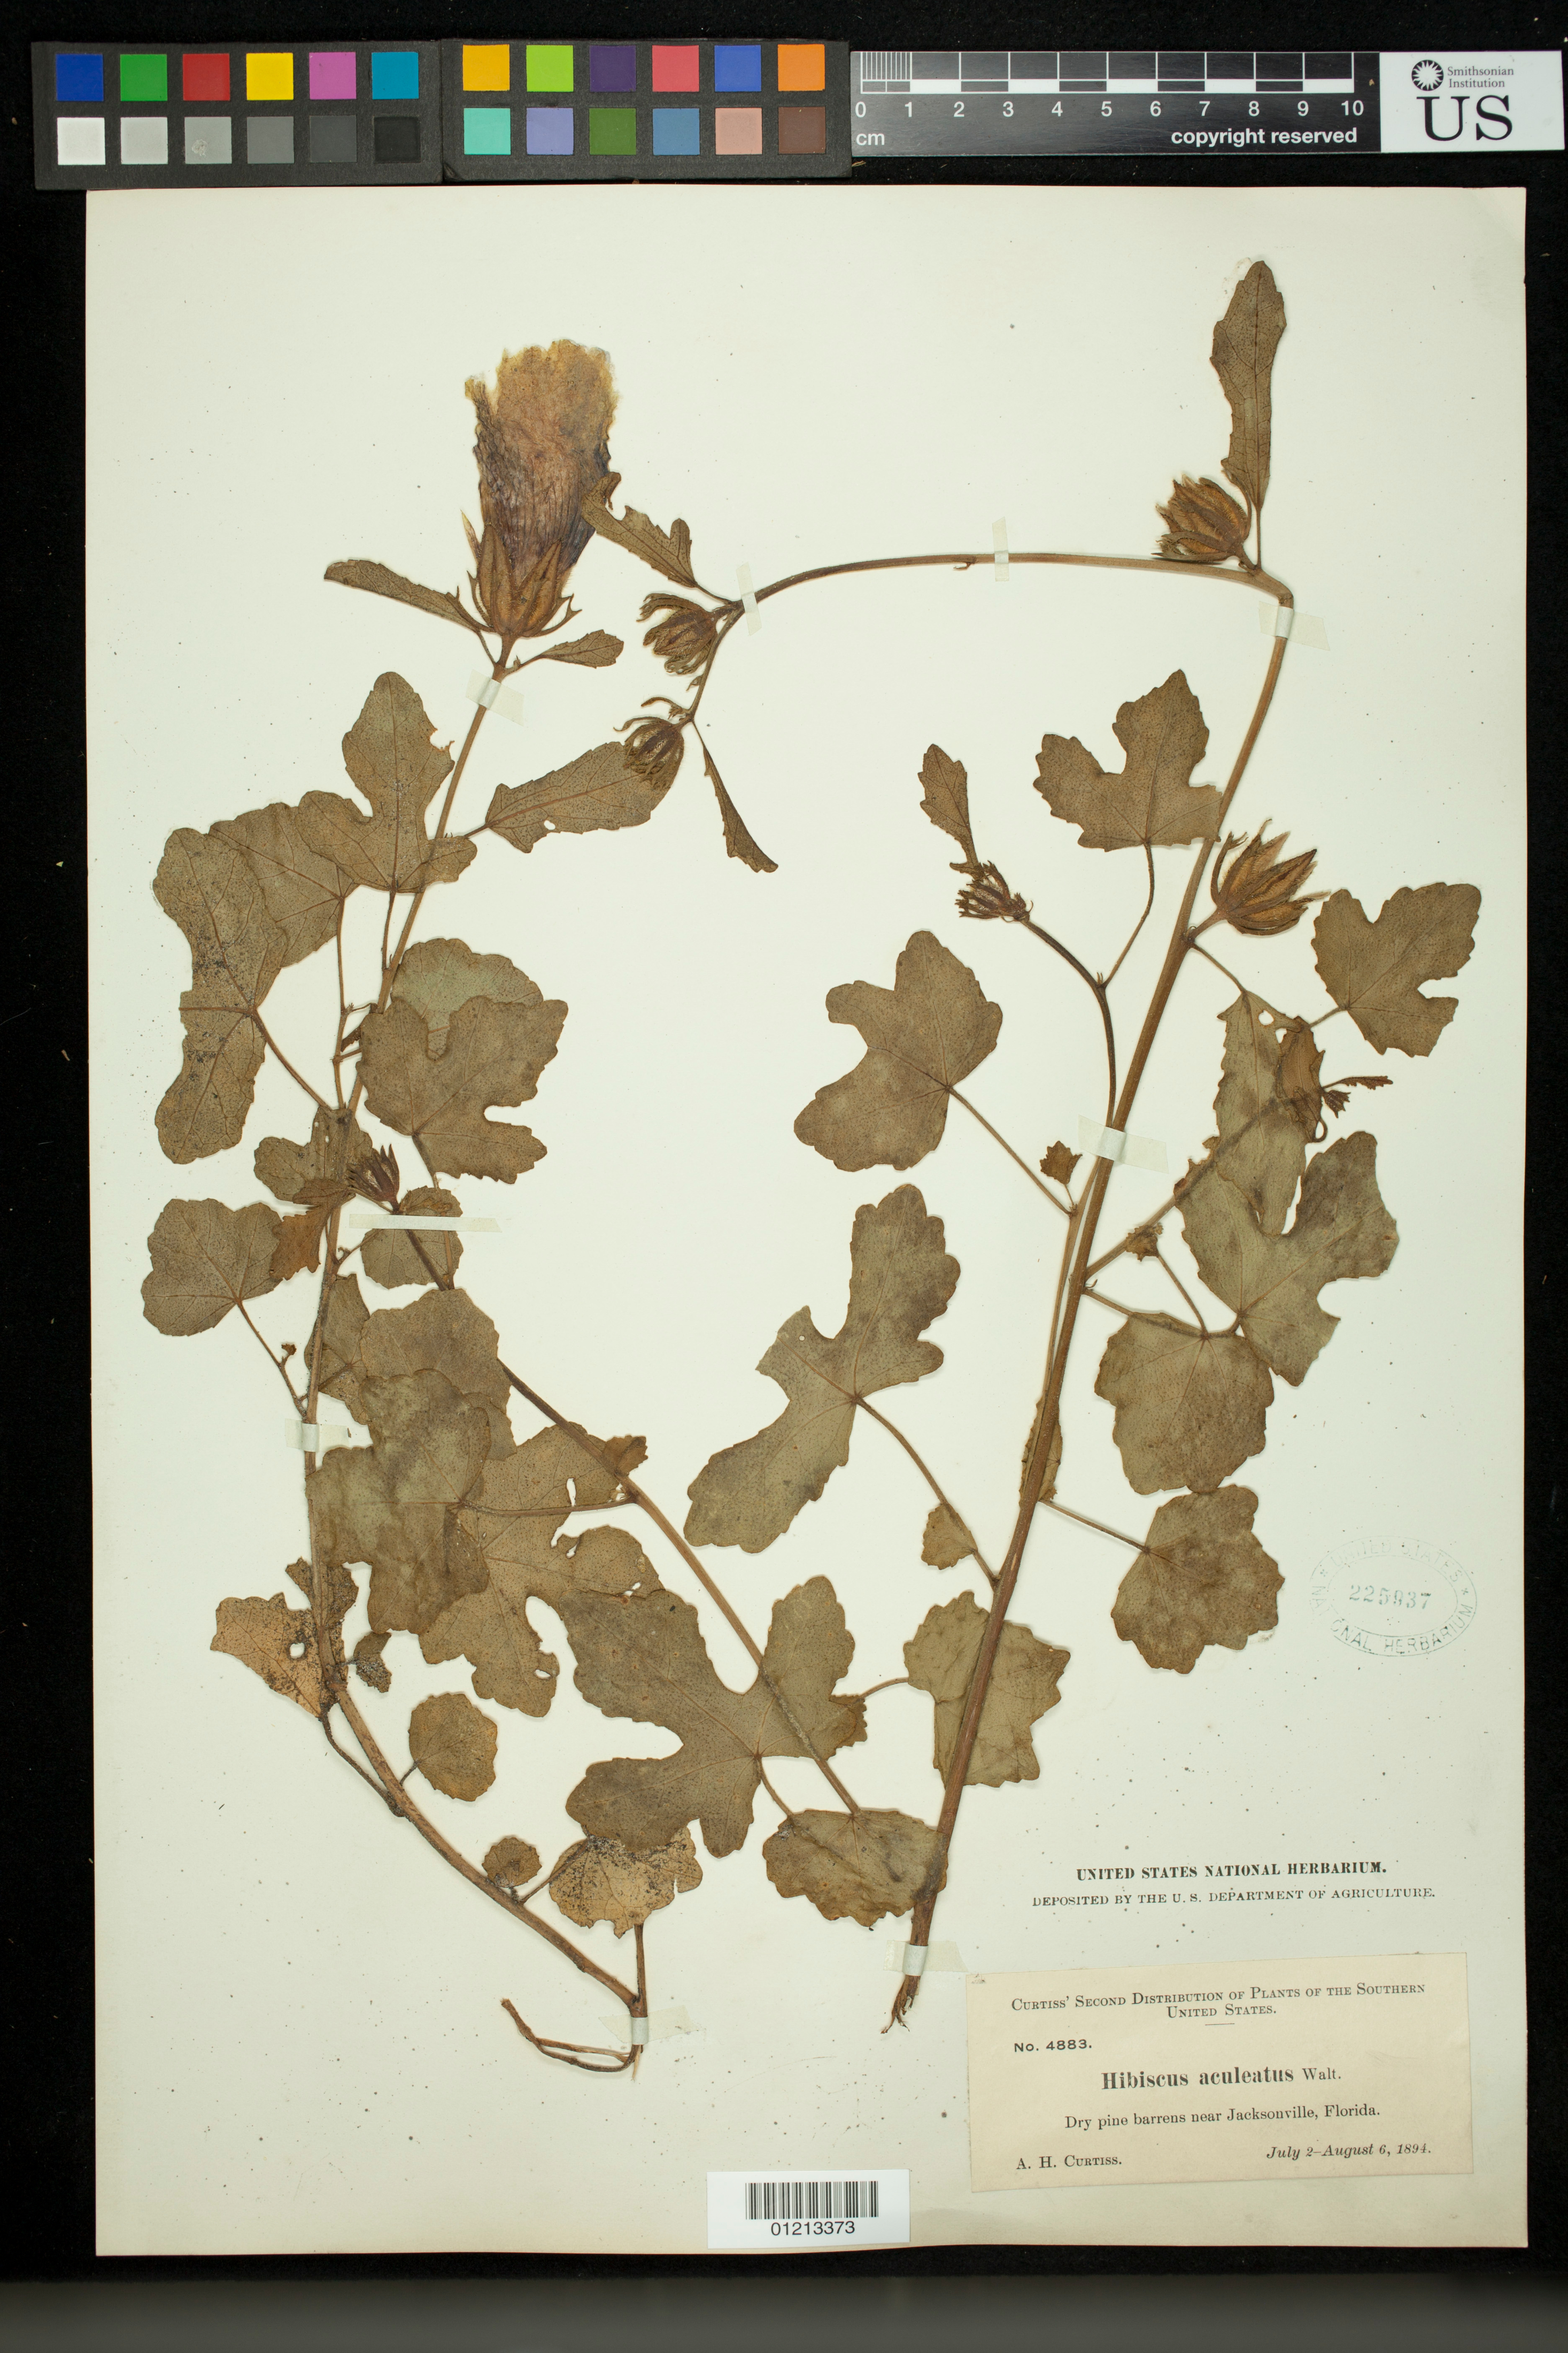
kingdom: Plantae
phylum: Tracheophyta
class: Magnoliopsida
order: Malvales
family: Malvaceae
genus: Sabdariffa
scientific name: Sabdariffa aculeata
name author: (Walter) M.M. Hanes & R.L. Barrett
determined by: Dorr, Laurence J., Curator (BOT), Smithsonian Institution - National Museum of Natural History (UNITED STATES)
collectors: A. H. Curtiss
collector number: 4883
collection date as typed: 02 Jul 1894 to 06 Aug 1894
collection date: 1894-07-02/1894-08-06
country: United States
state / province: Florida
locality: Dry pine barrens near Jacksonville, Florida.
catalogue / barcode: US 225937